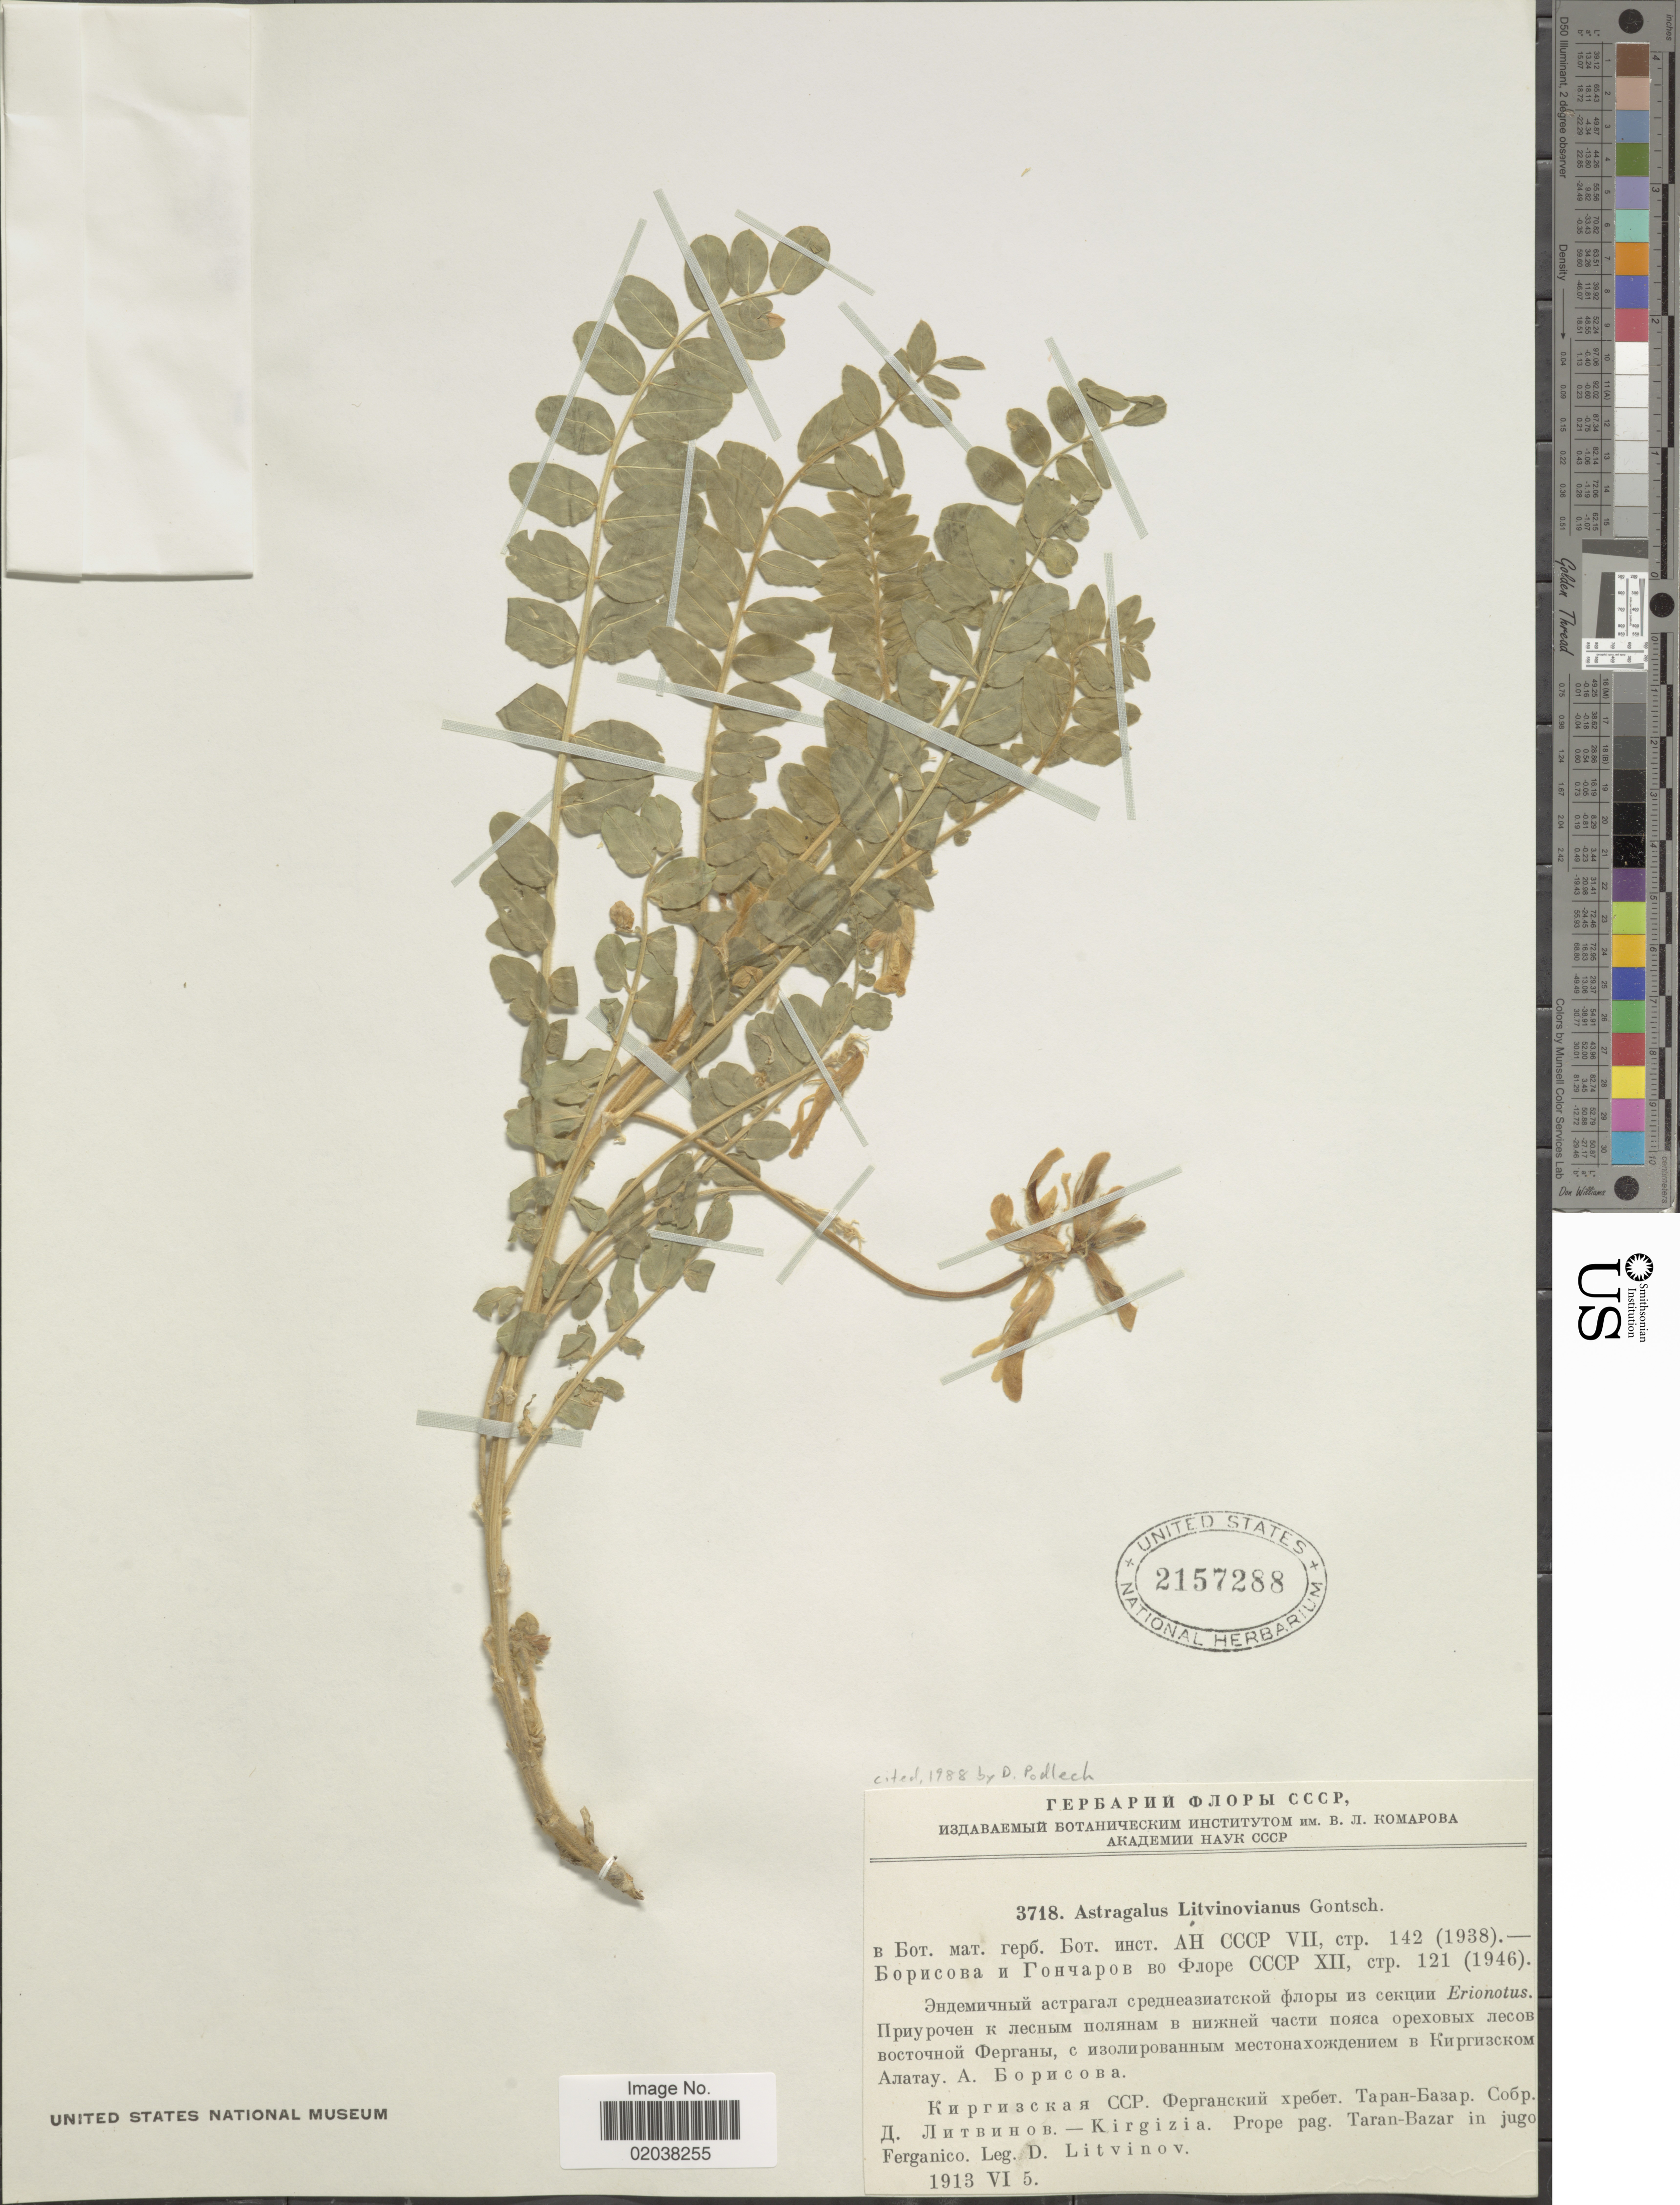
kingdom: Plantae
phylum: Tracheophyta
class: Magnoliopsida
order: Fabales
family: Fabaceae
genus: Astragalus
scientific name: Astragalus litwinowianus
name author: Gontsch.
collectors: D. Litvinov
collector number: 3718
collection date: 1913-06-05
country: Kyrgyzstan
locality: Kirgizia, prope pag, Taran-Bazar in jugo Ferganico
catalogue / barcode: US 2157288